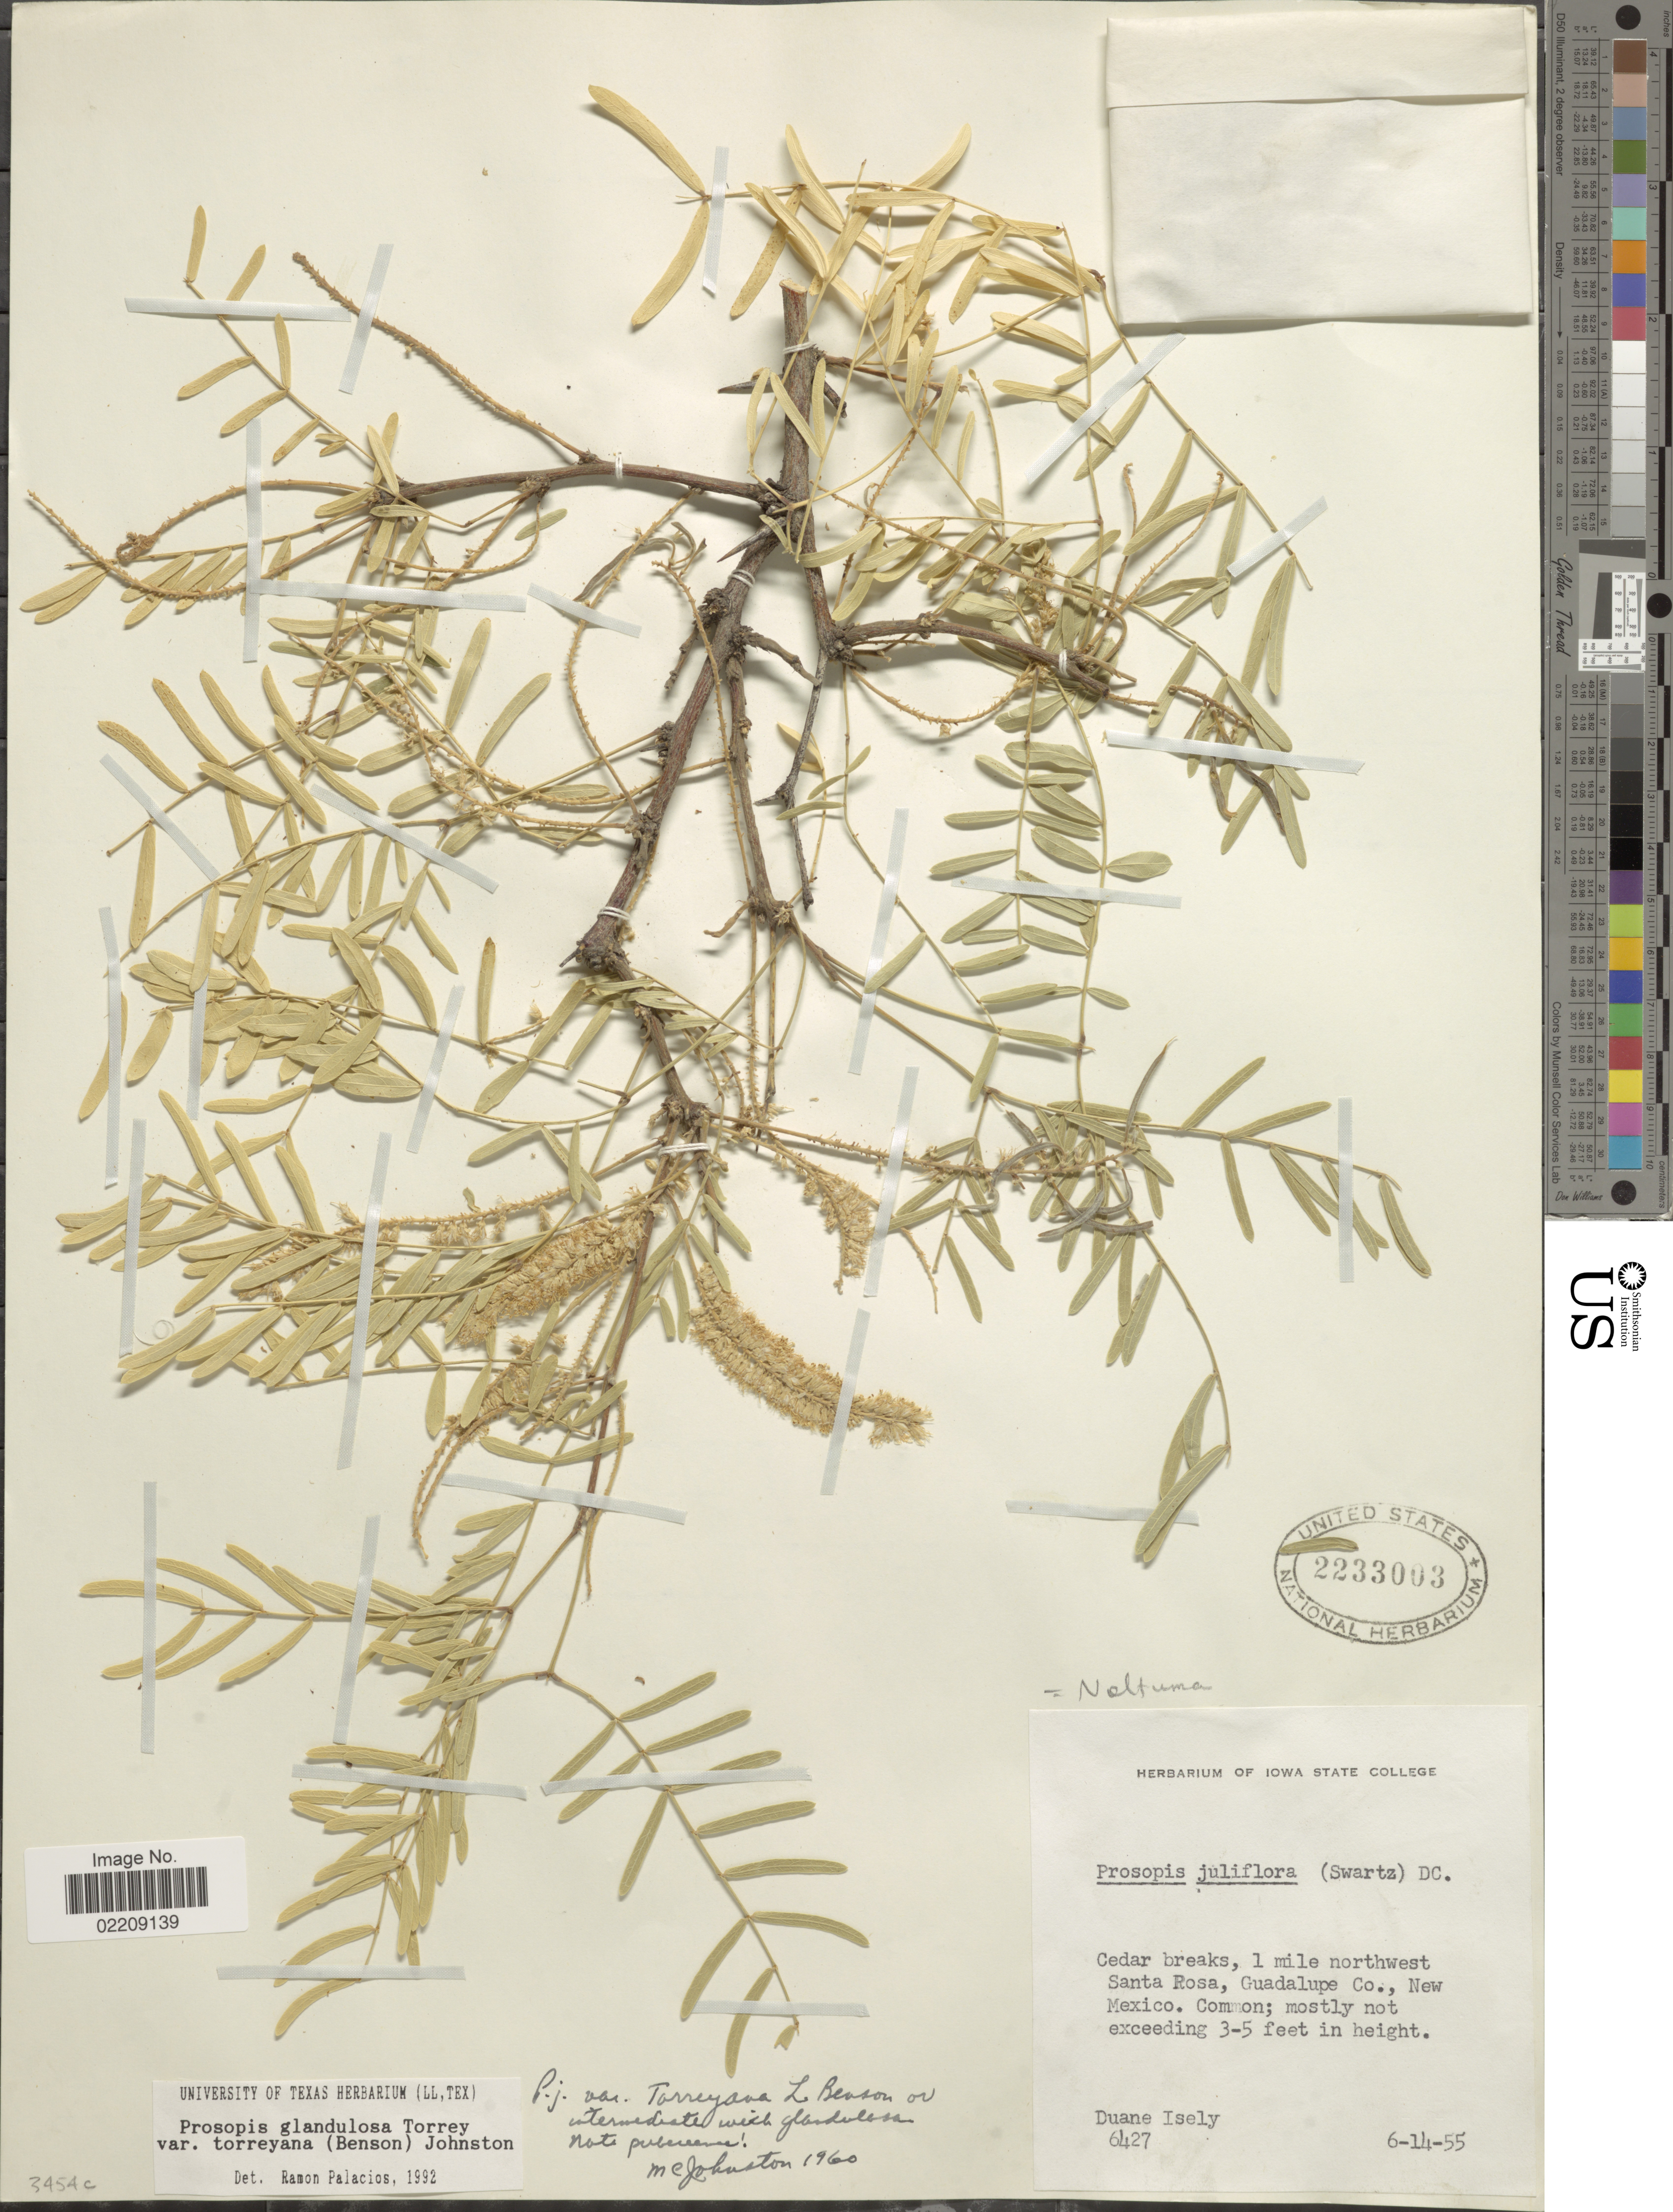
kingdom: Plantae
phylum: Tracheophyta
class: Magnoliopsida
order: Fabales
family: Fabaceae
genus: Neltuma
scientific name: Neltuma odorata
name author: (Torr. & Frém.) C. E. Hughes & G.P. Lewis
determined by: Strong, Mark T., (BOT), Smithsonian Institution - National Museum of Natural History (UNITED STATES)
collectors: D. Isely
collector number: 6427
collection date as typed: Transcribed d/m/y: 14/6/55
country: United States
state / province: New Mexico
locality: Cedar breaks, 1 miles northwest Santa Rosa, Guadalupe Co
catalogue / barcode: US 2233003